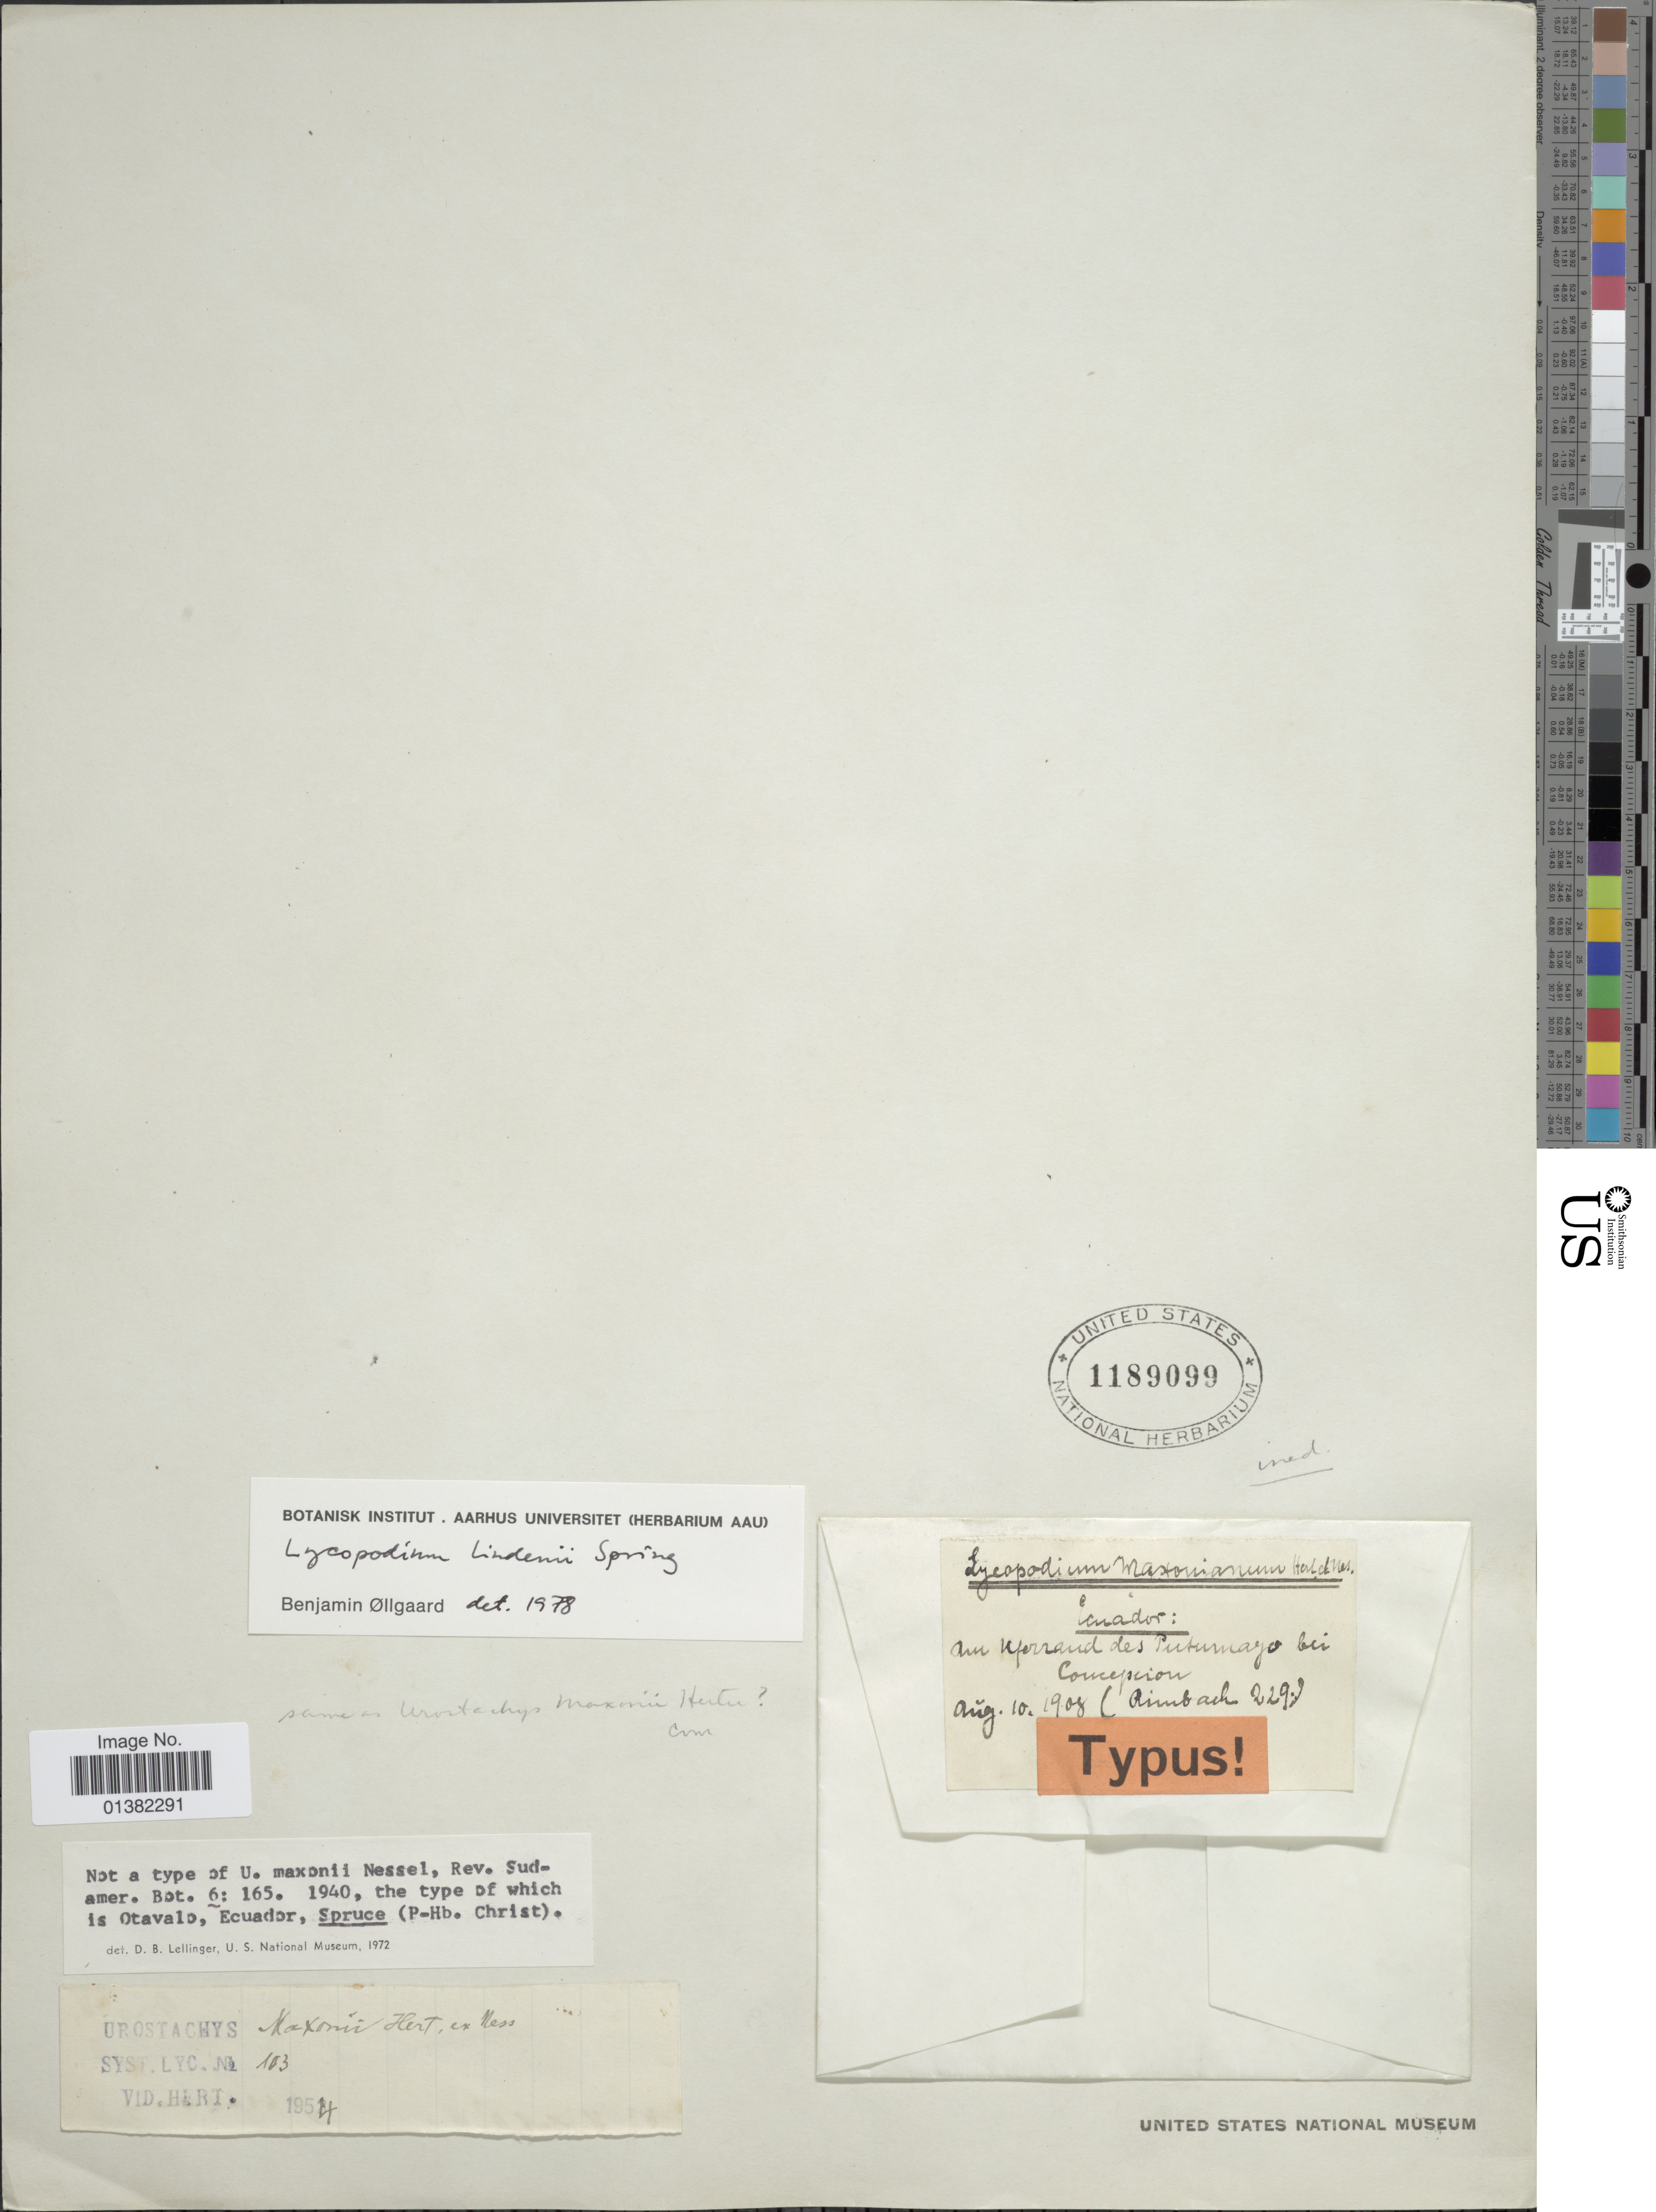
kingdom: Plantae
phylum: Tracheophyta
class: Lycopodiopsida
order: Lycopodiales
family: Lycopodiaceae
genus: Phlegmariurus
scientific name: Phlegmariurus lindenii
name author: (Spring) B. Øllg.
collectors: Rimbach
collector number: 229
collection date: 1908-08-10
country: Ecuador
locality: Am Uferrand des Putumayo bei Concepcion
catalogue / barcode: US 1189099